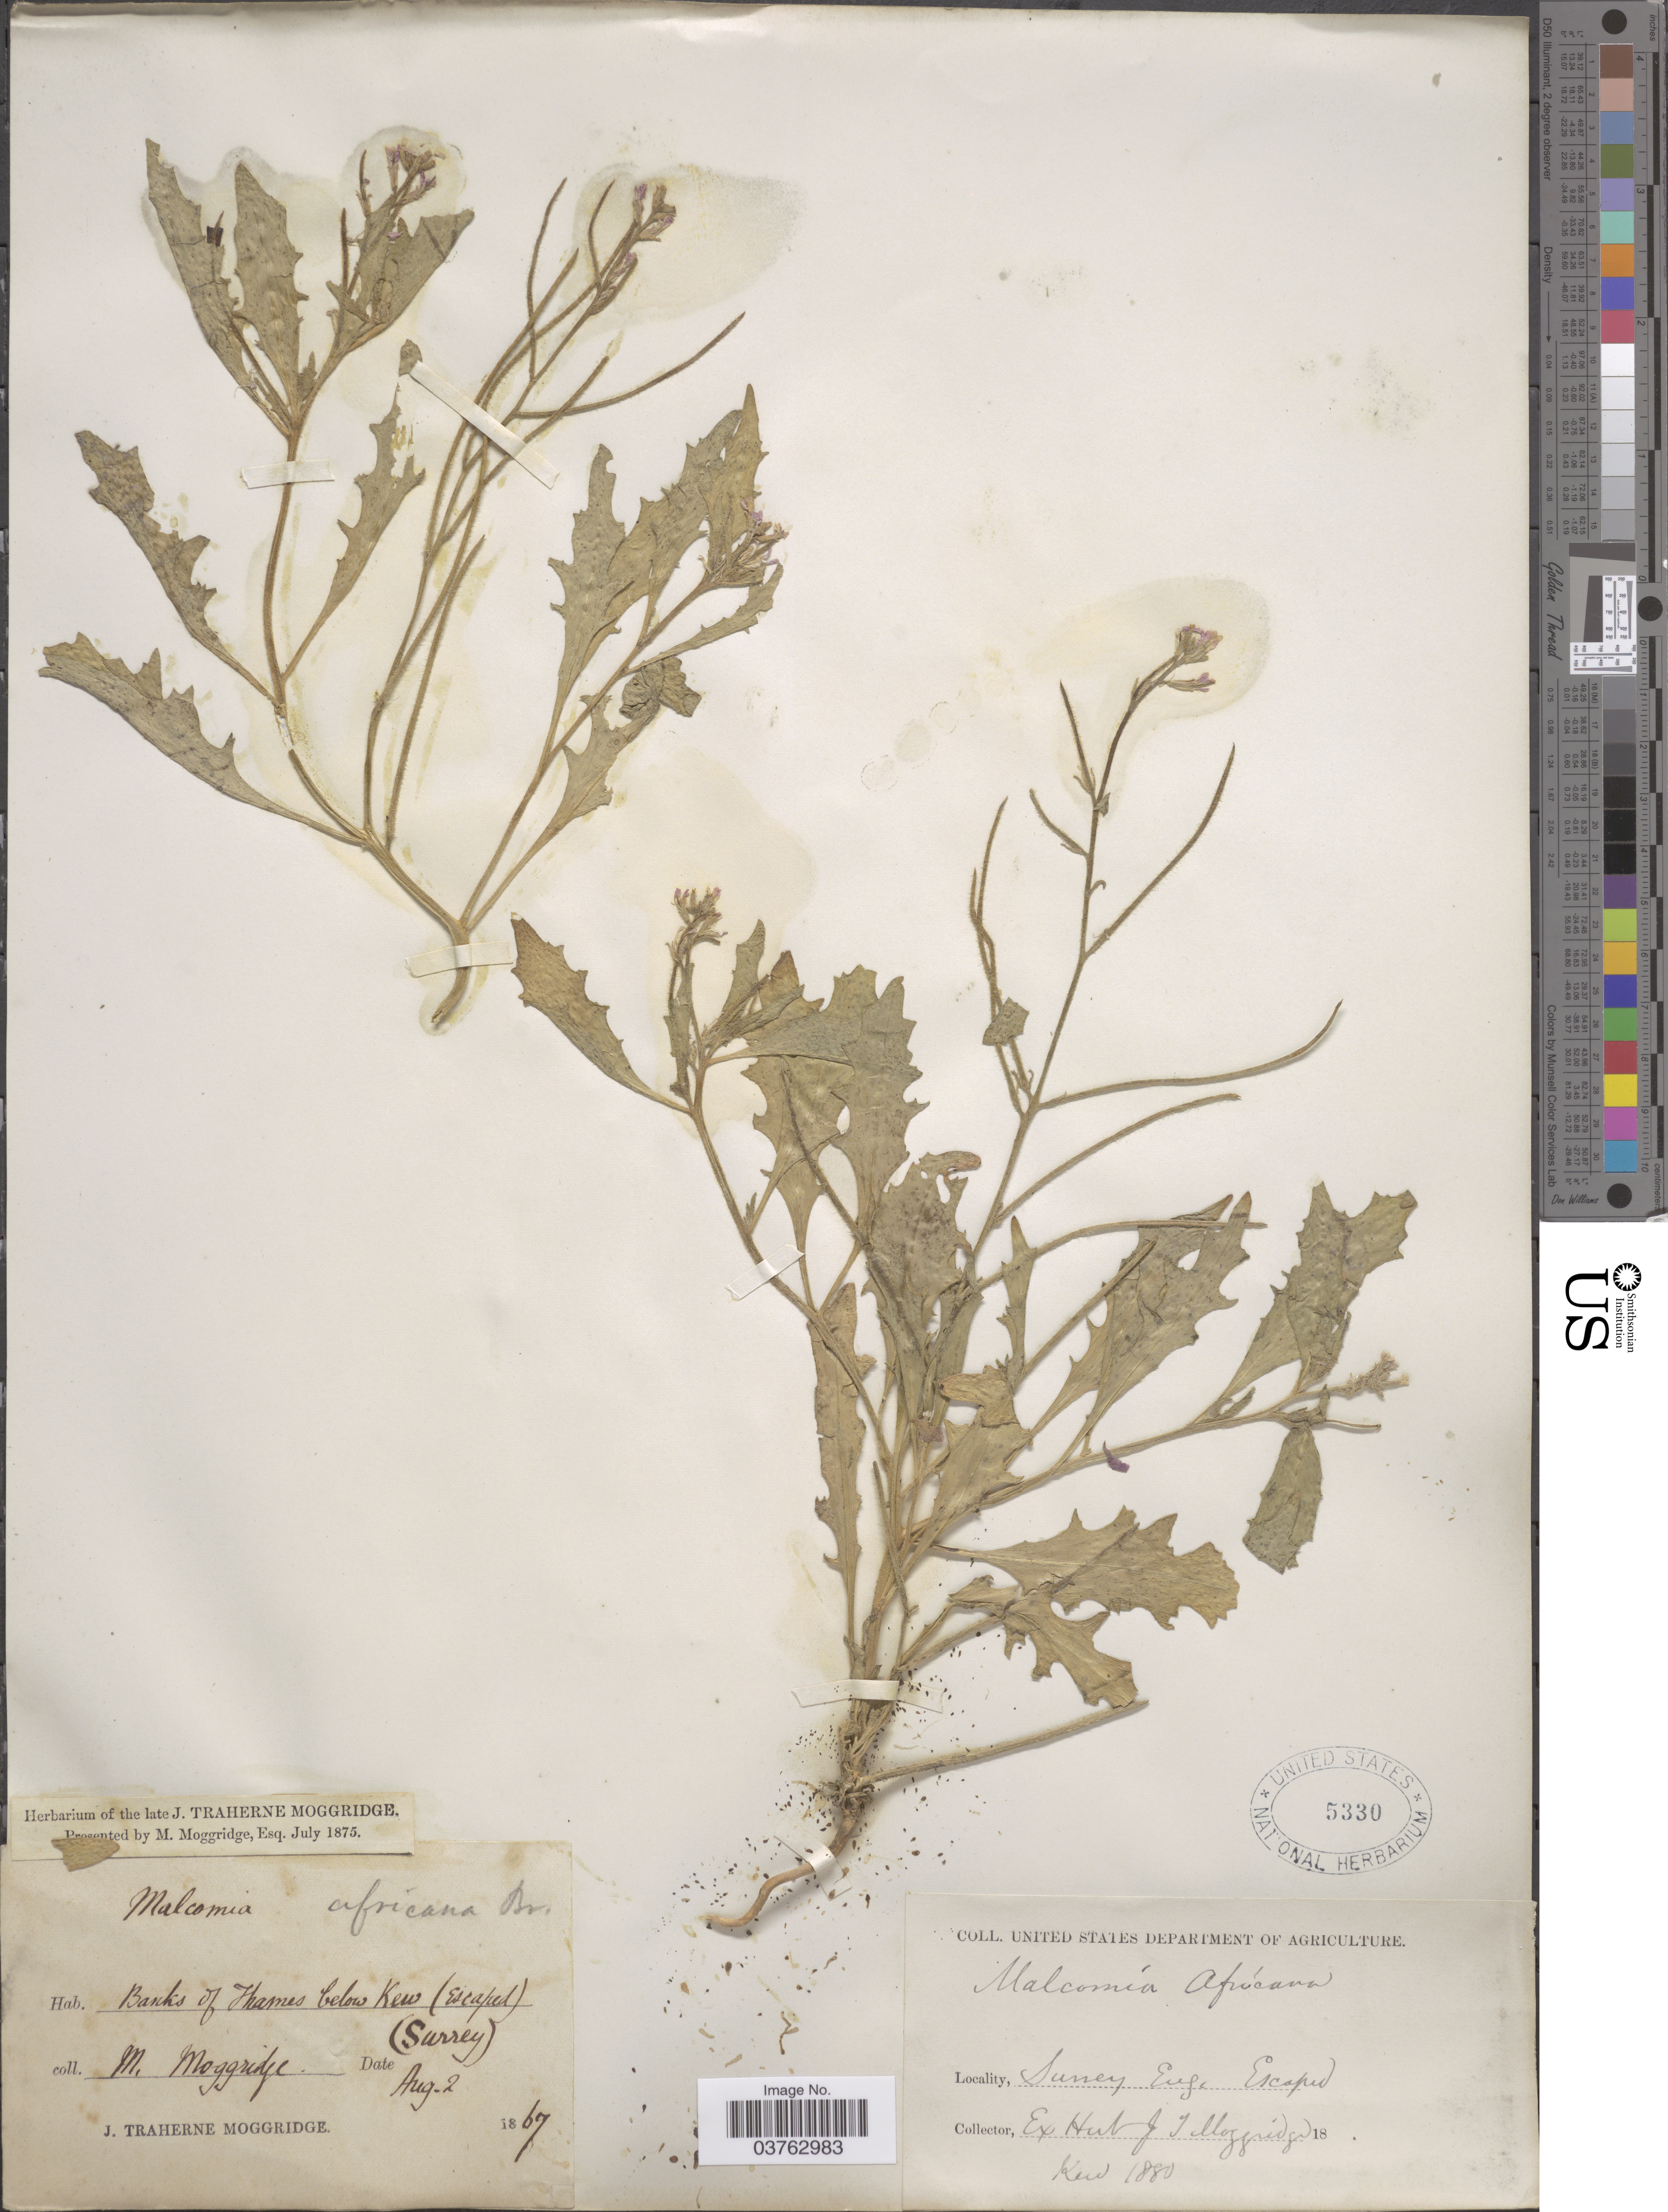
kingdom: Plantae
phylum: Tracheophyta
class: Magnoliopsida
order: Brassicales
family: Brassicaceae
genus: Malcolmia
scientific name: Malcolmia africana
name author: (L.) W.T. Aiton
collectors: M. Moggridge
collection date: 1867-08-02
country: United Kingdom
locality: Banks of Thames below Kew (escaped) (Surrey).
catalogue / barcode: US 5330